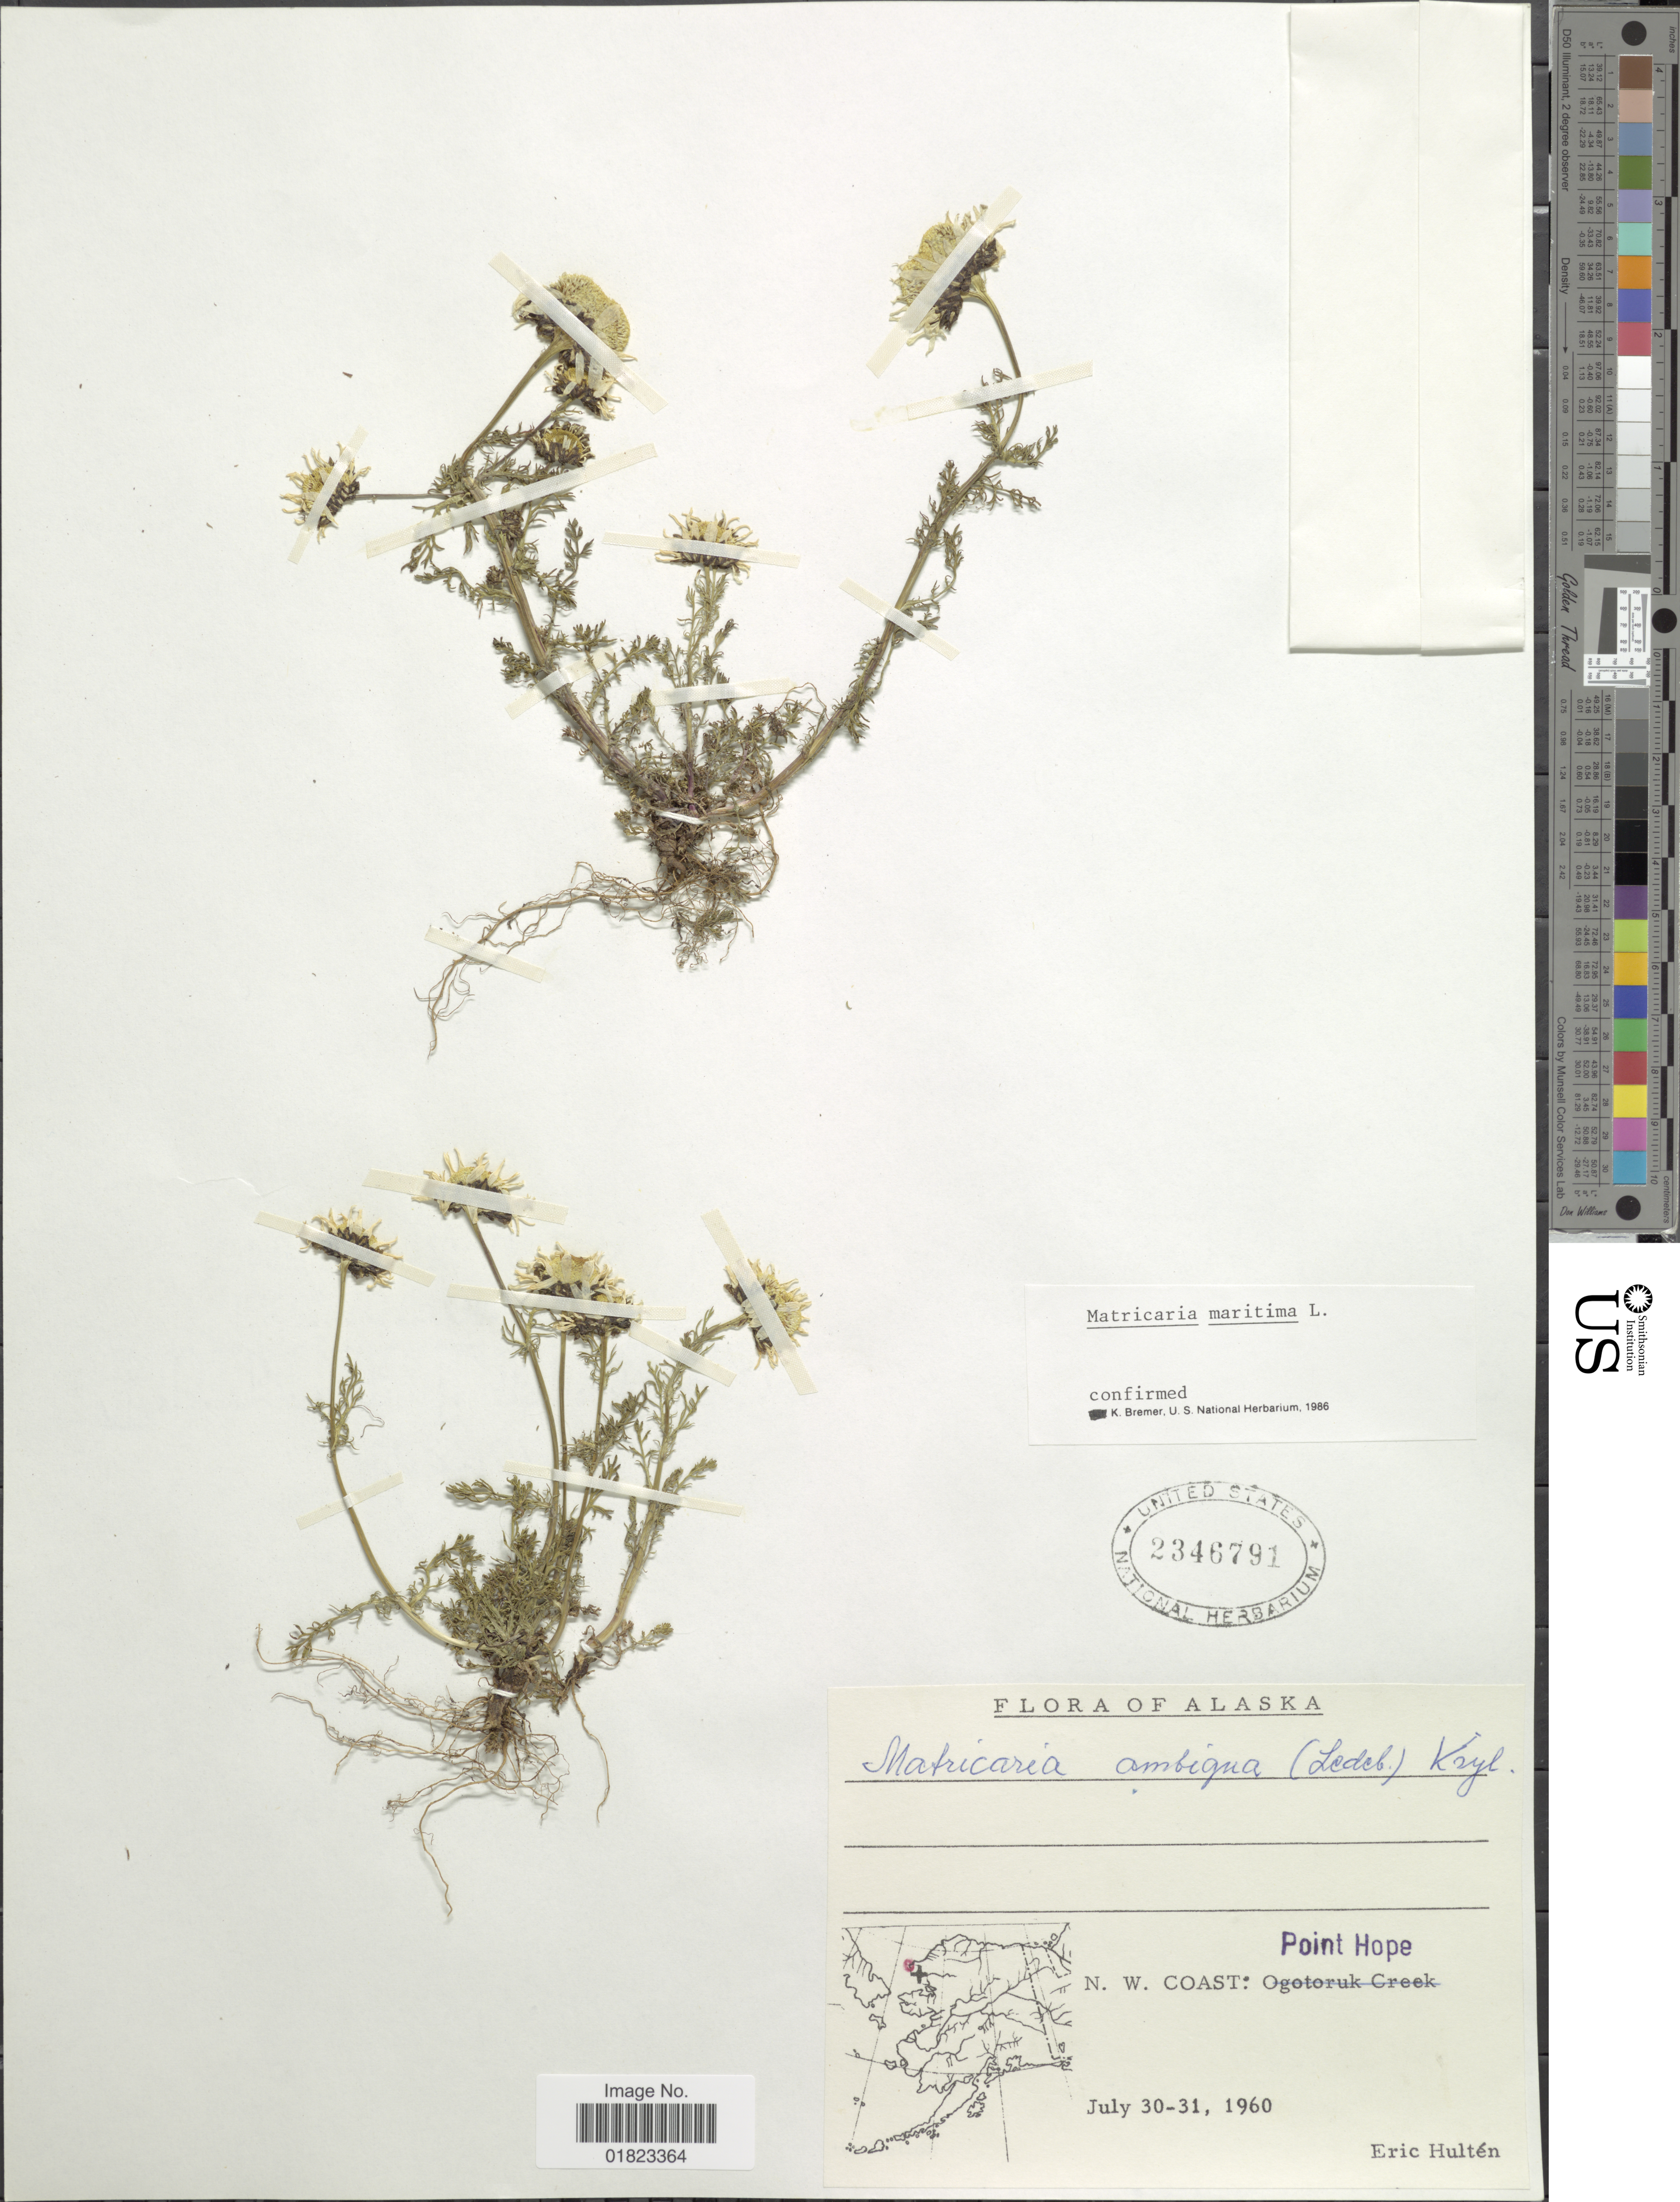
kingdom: Plantae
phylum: Tracheophyta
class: Magnoliopsida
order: Asterales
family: Asteraceae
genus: Tripleurospermum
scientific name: Tripleurospermum maritimum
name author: (L.) W.D.J. Koch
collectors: E. G. Hultén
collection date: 1960-07-30/1960-07-31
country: United States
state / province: Alaska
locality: N.W. Coast: Point Hope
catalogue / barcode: US 2346791